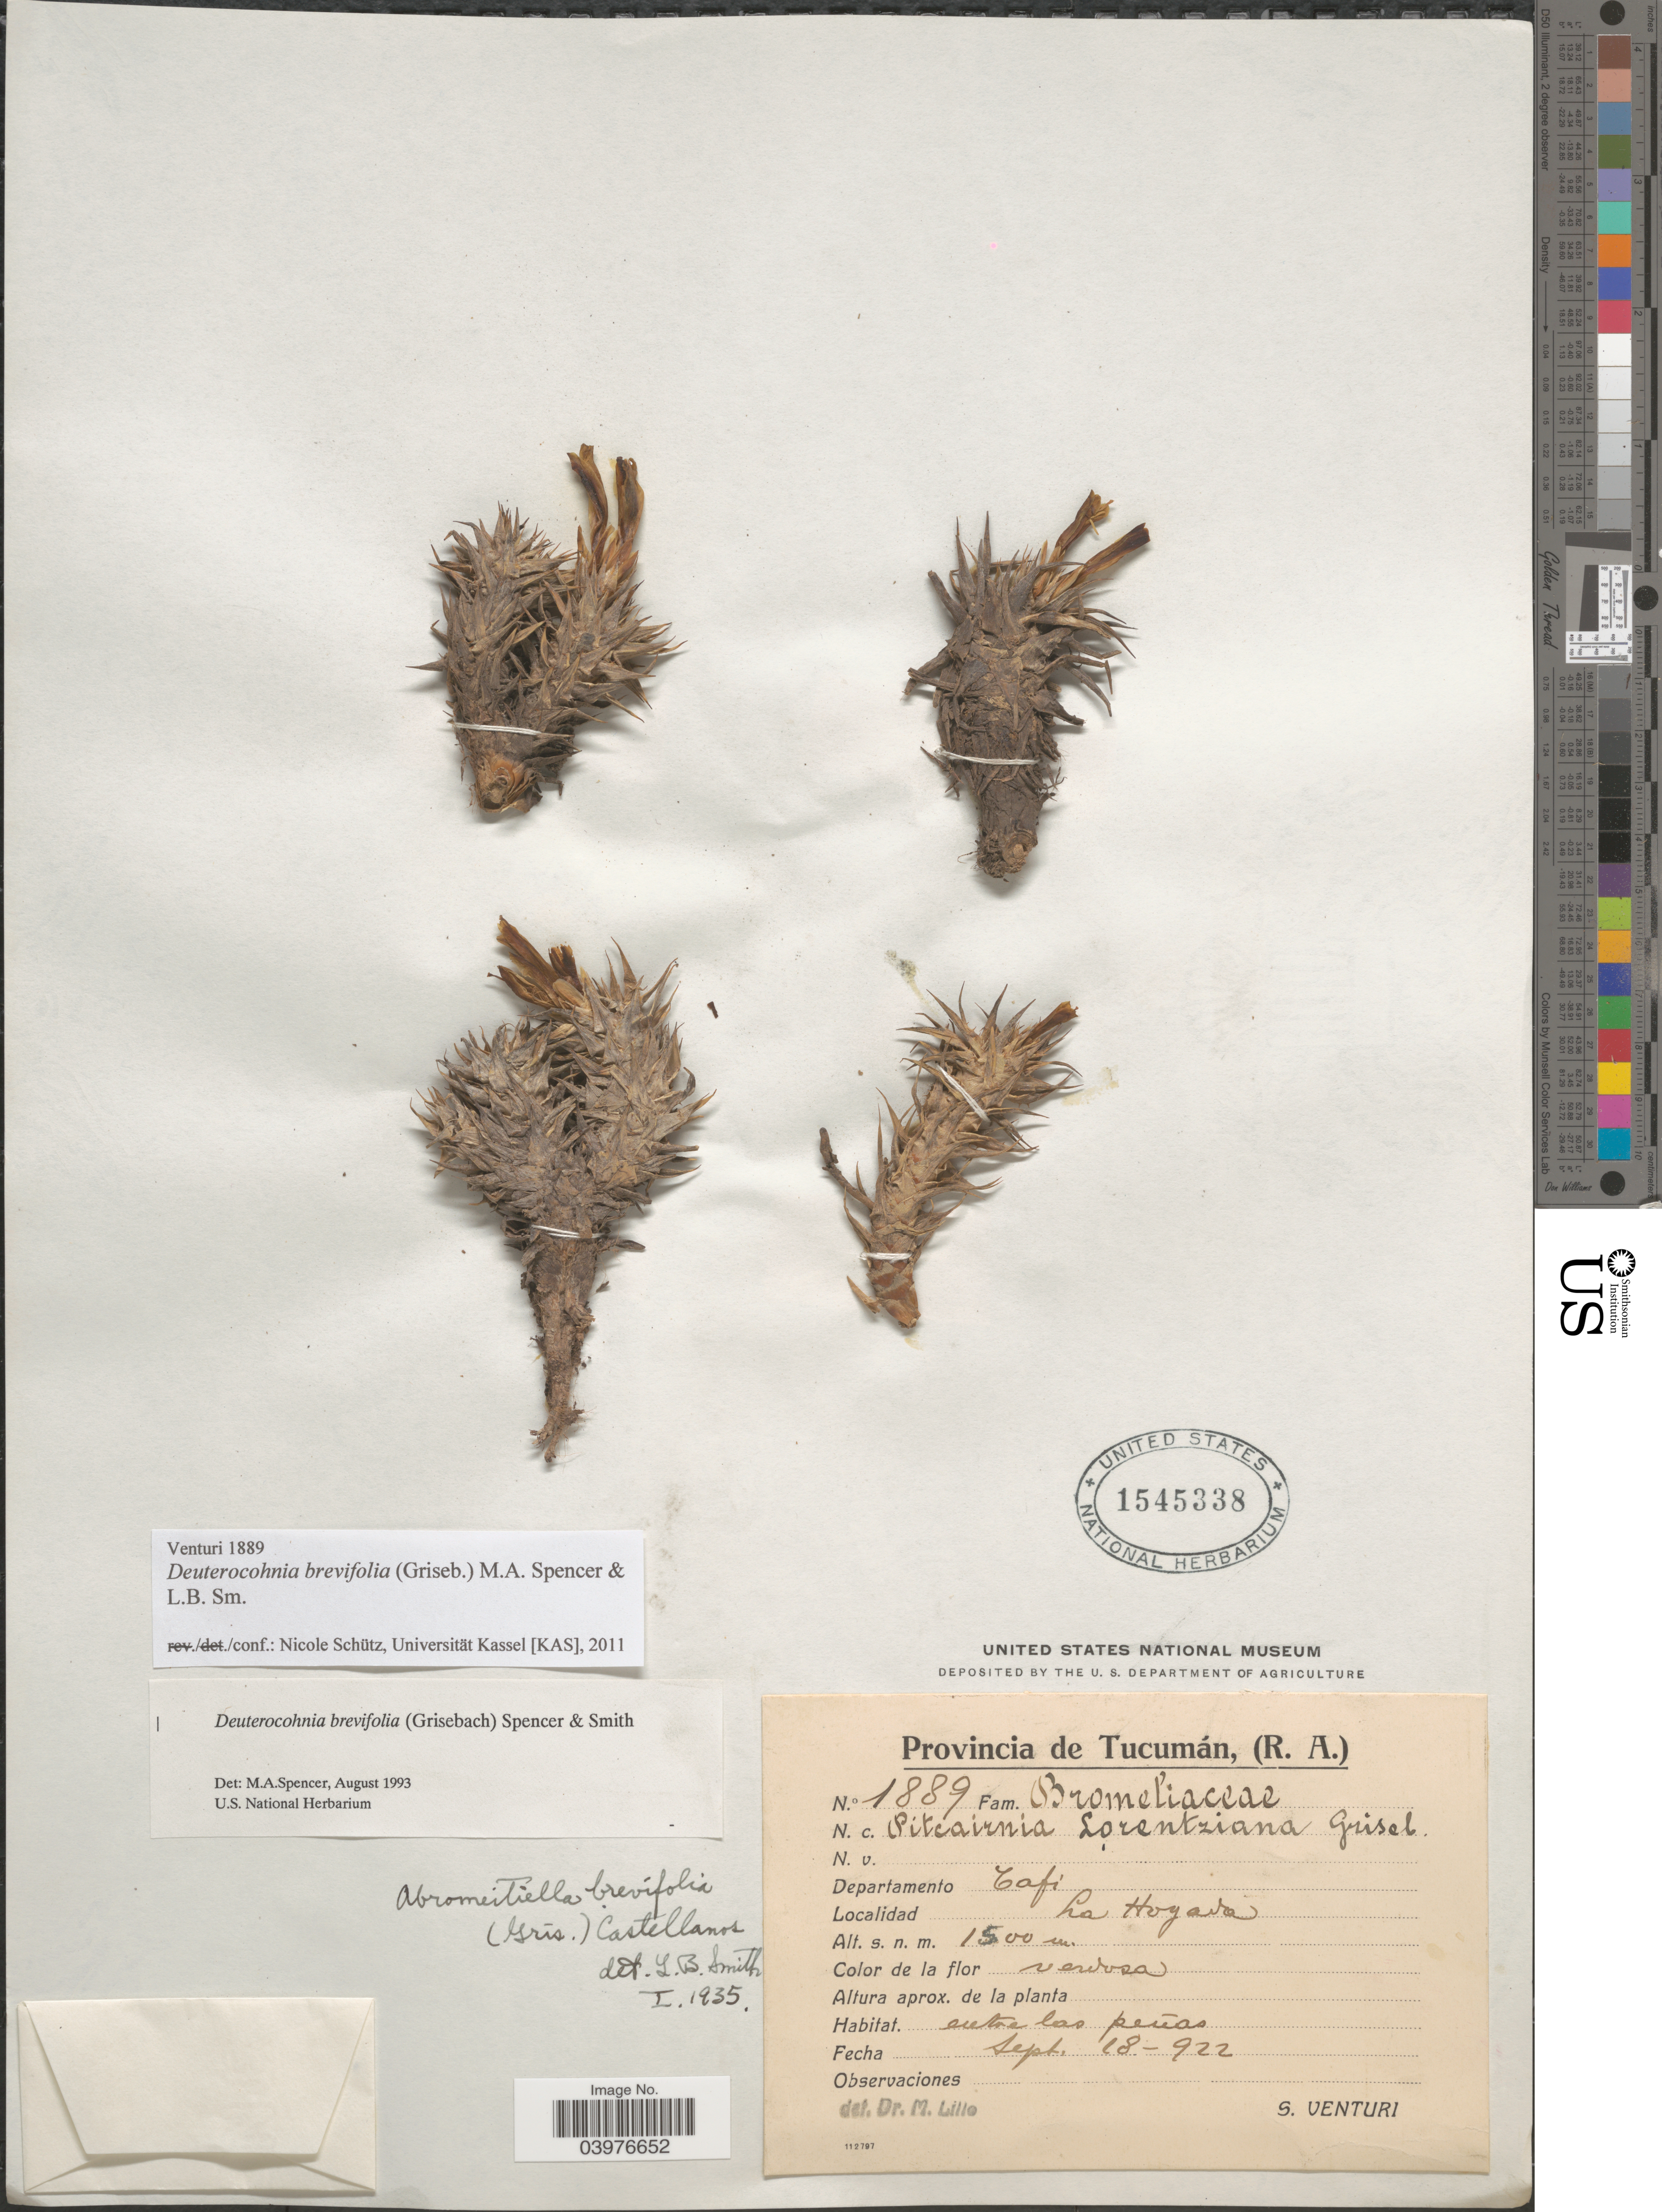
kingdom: Plantae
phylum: Tracheophyta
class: Liliopsida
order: Poales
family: Bromeliaceae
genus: Deuterocohnia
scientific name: Deuterocohnia brevifolia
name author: (Griseb.) M.A. Spencer & L.B. Sm.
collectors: S. Venturi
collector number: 1889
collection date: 1922-09-18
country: Argentina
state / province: Tucuman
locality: Departamento Tafi. La Hogada.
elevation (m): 1500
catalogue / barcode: US 1545338